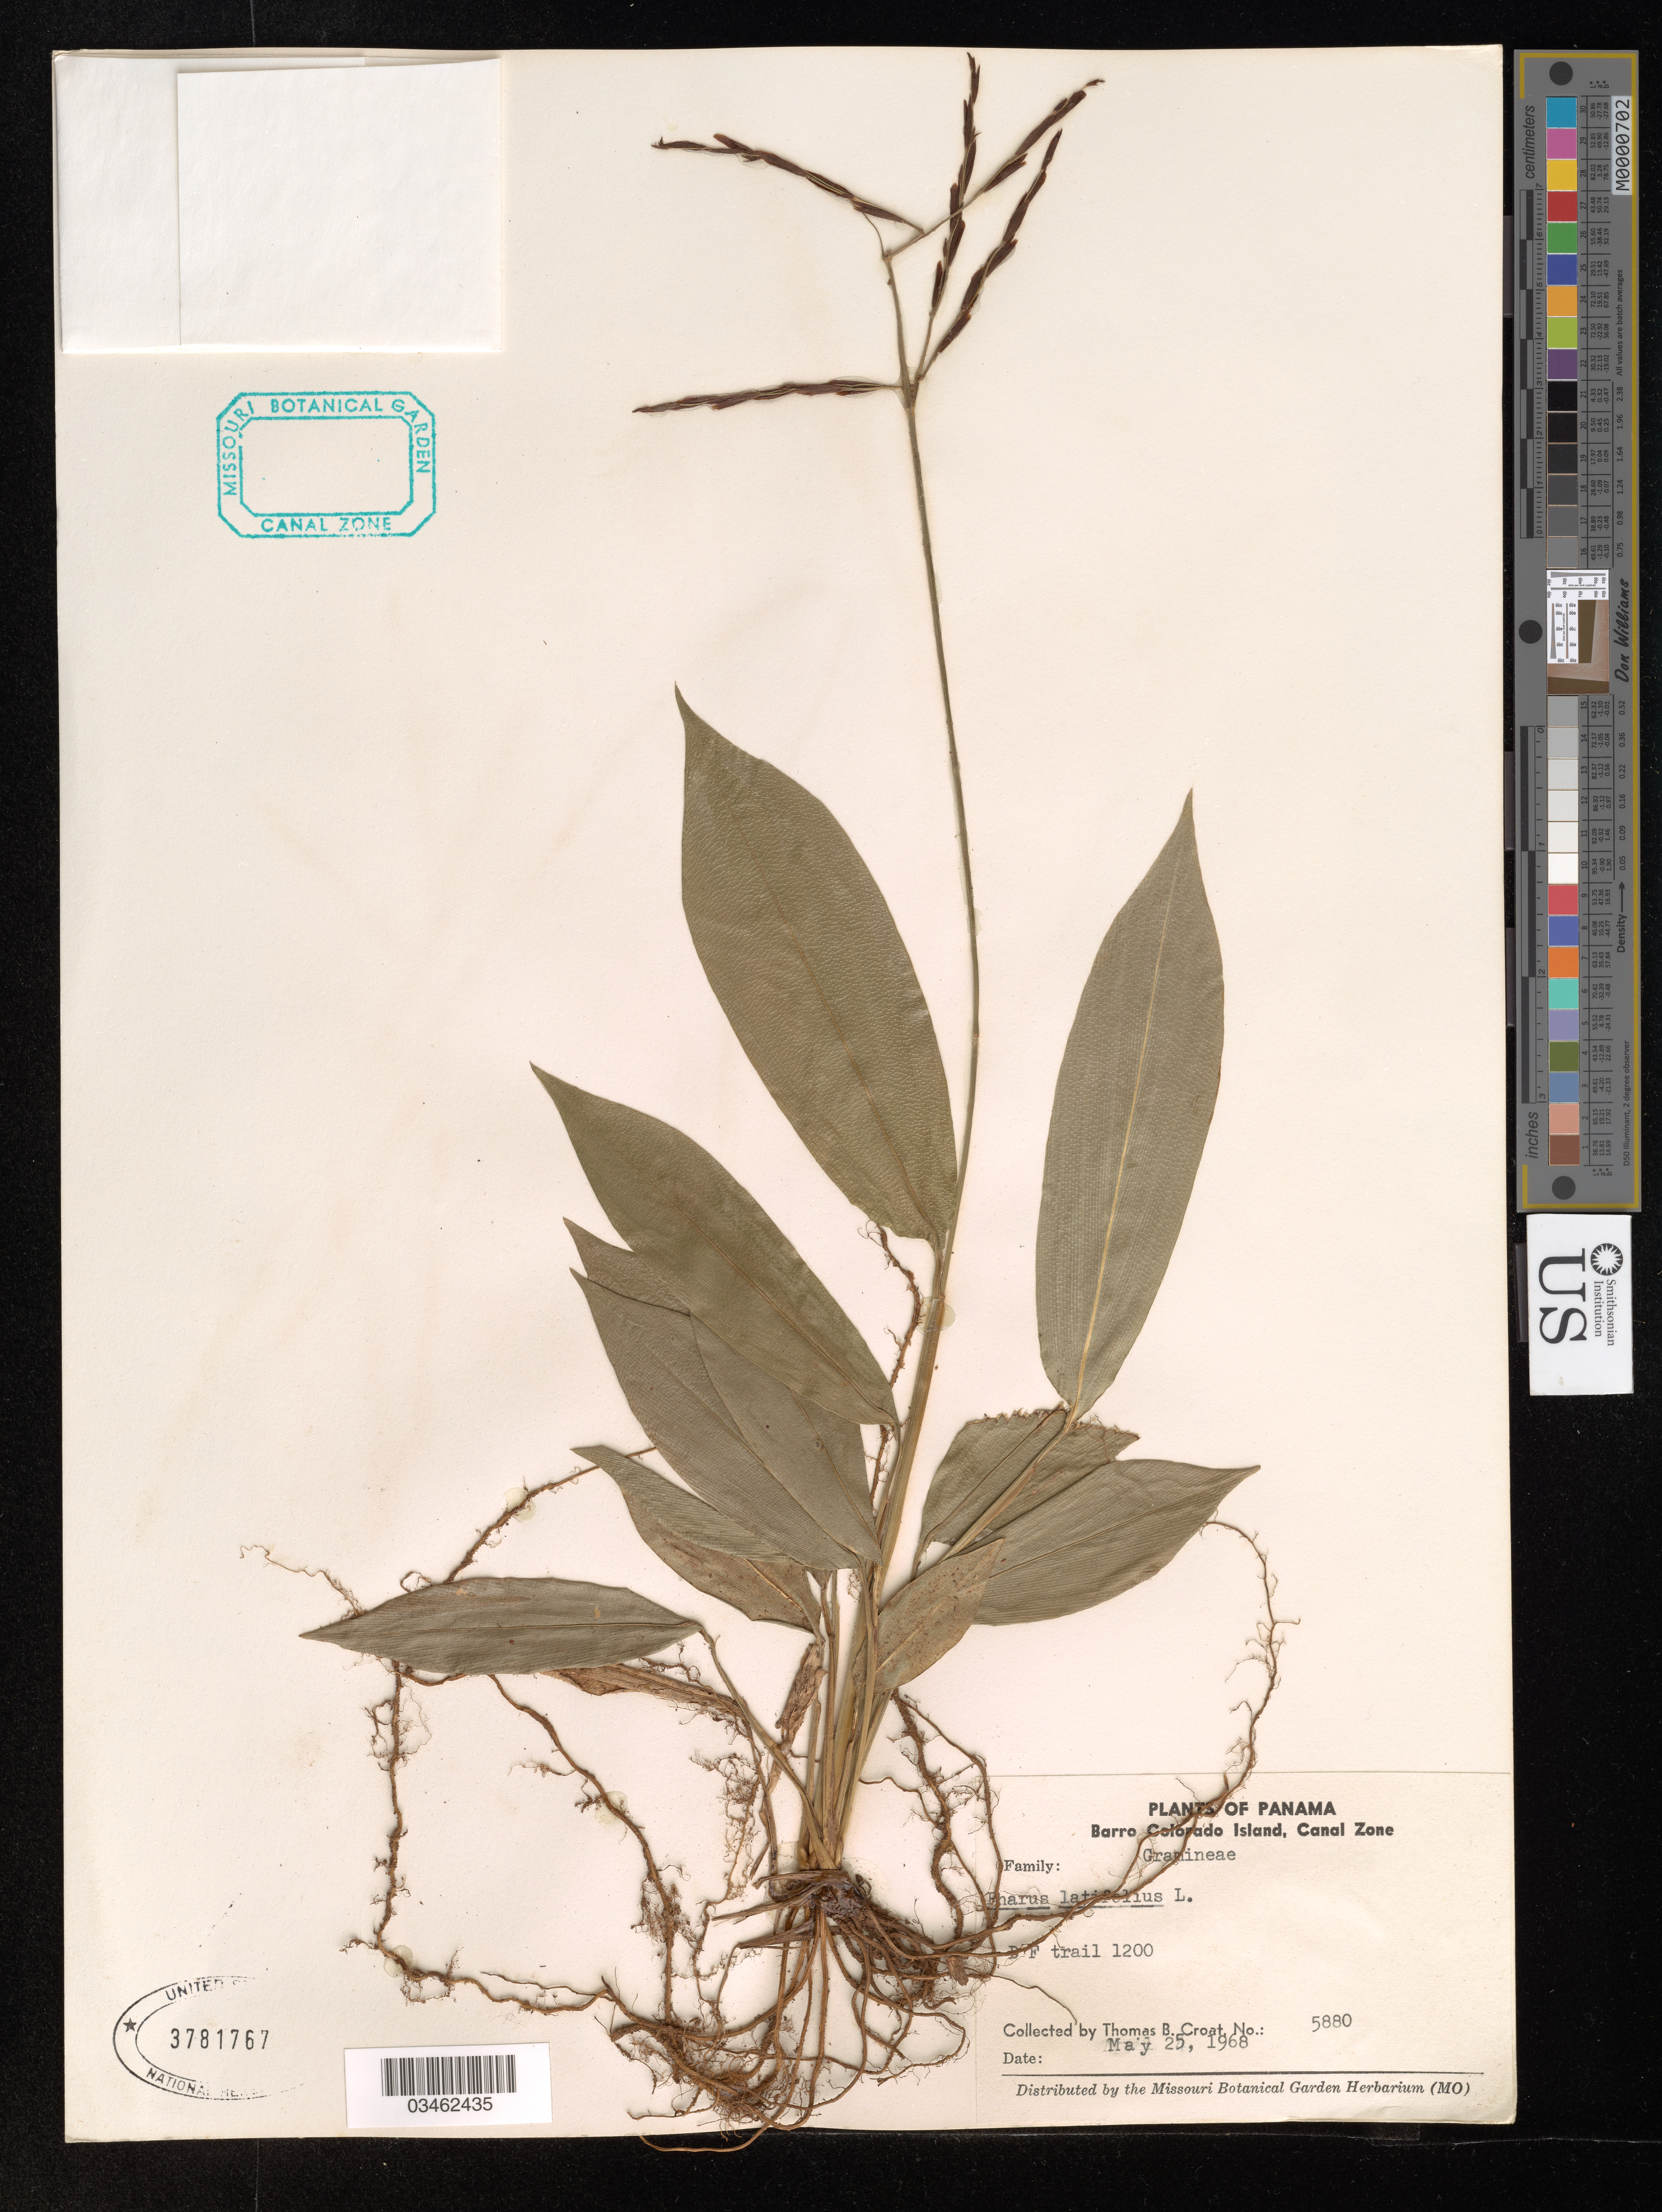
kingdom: Plantae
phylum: Tracheophyta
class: Liliopsida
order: Poales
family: Poaceae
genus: Pharus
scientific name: Pharus latifolius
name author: L.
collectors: T. B. Croat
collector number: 5880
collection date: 1968-05-25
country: Panama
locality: Barro Colo!ado Island, Canal Zone. B!F trail 1200.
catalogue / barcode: US 3781767